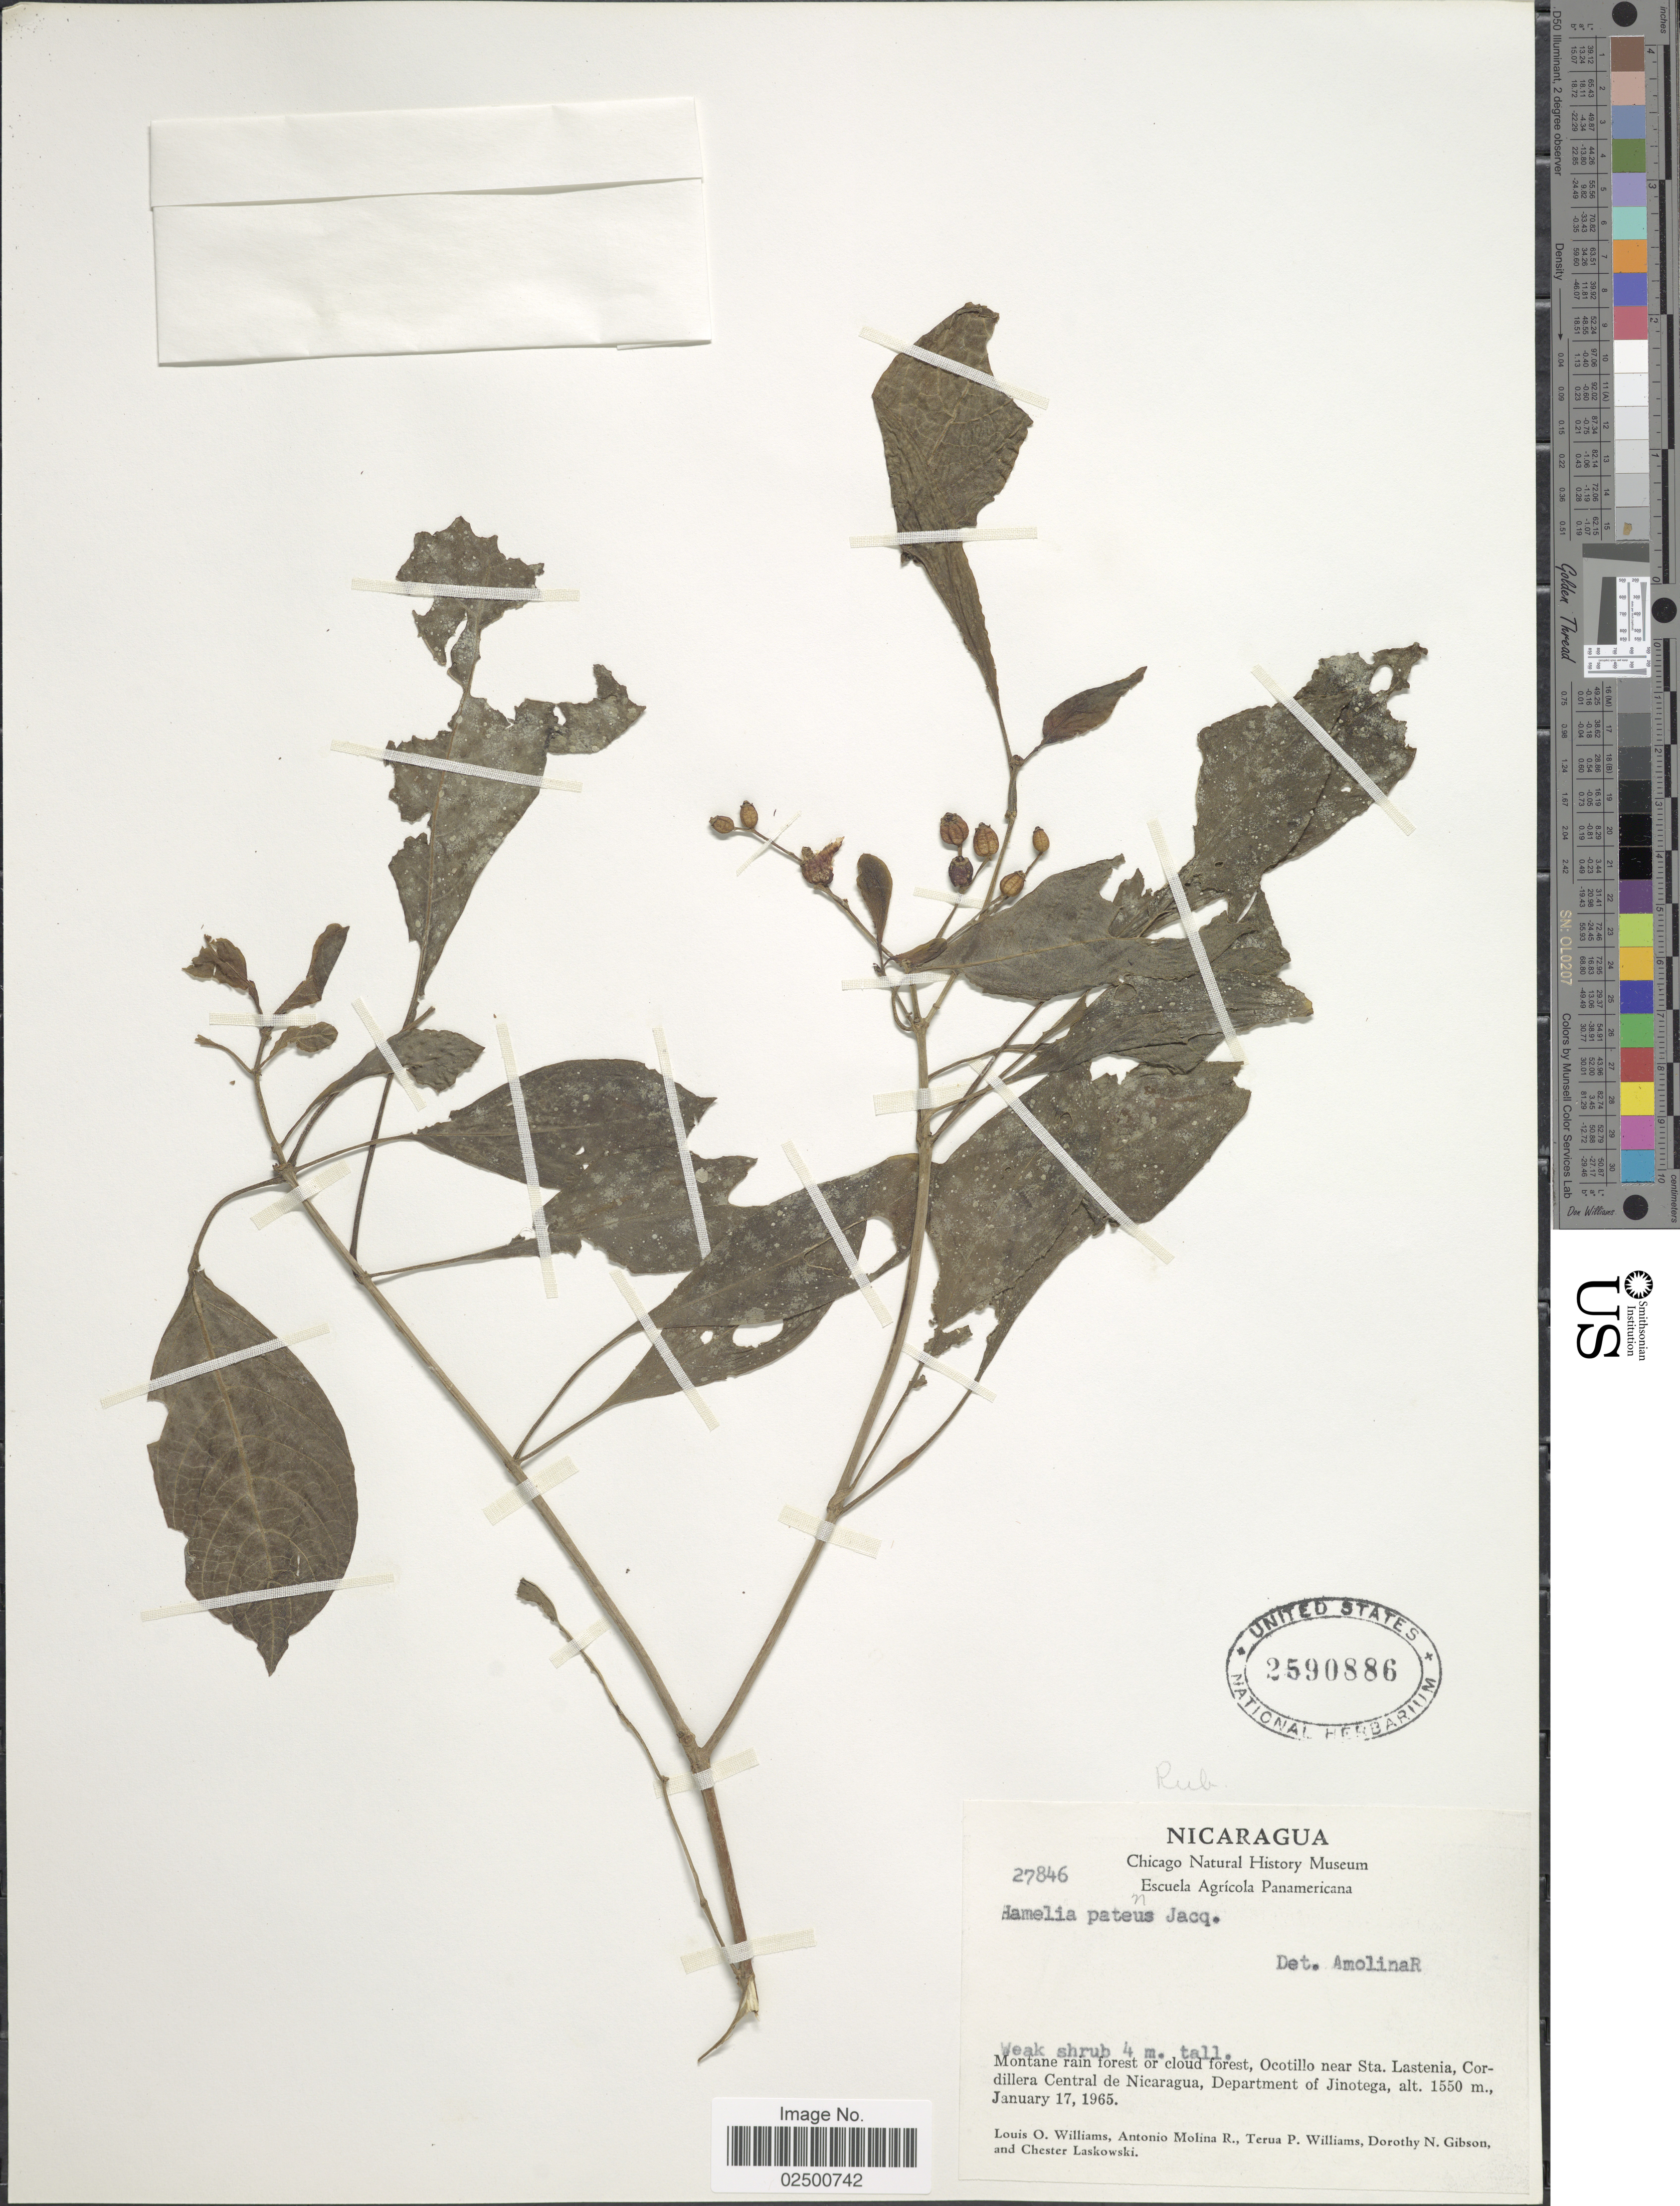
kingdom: Plantae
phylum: Tracheophyta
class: Magnoliopsida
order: Gentianales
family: Rubiaceae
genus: Hamelia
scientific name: Hamelia patens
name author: Jacq.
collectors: L. O. Williams, A. Molina R., T. Williams, D. N. Gibson & C. Laskowski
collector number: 27846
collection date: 1965-01-17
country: Nicaragua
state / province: Jinotega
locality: Montane rain forest or cloud forest, Ocotillo near Sta. Lastenia, Cordillera Central de Nicaragua, Department of Jinotega.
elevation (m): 1550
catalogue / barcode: US 2590886